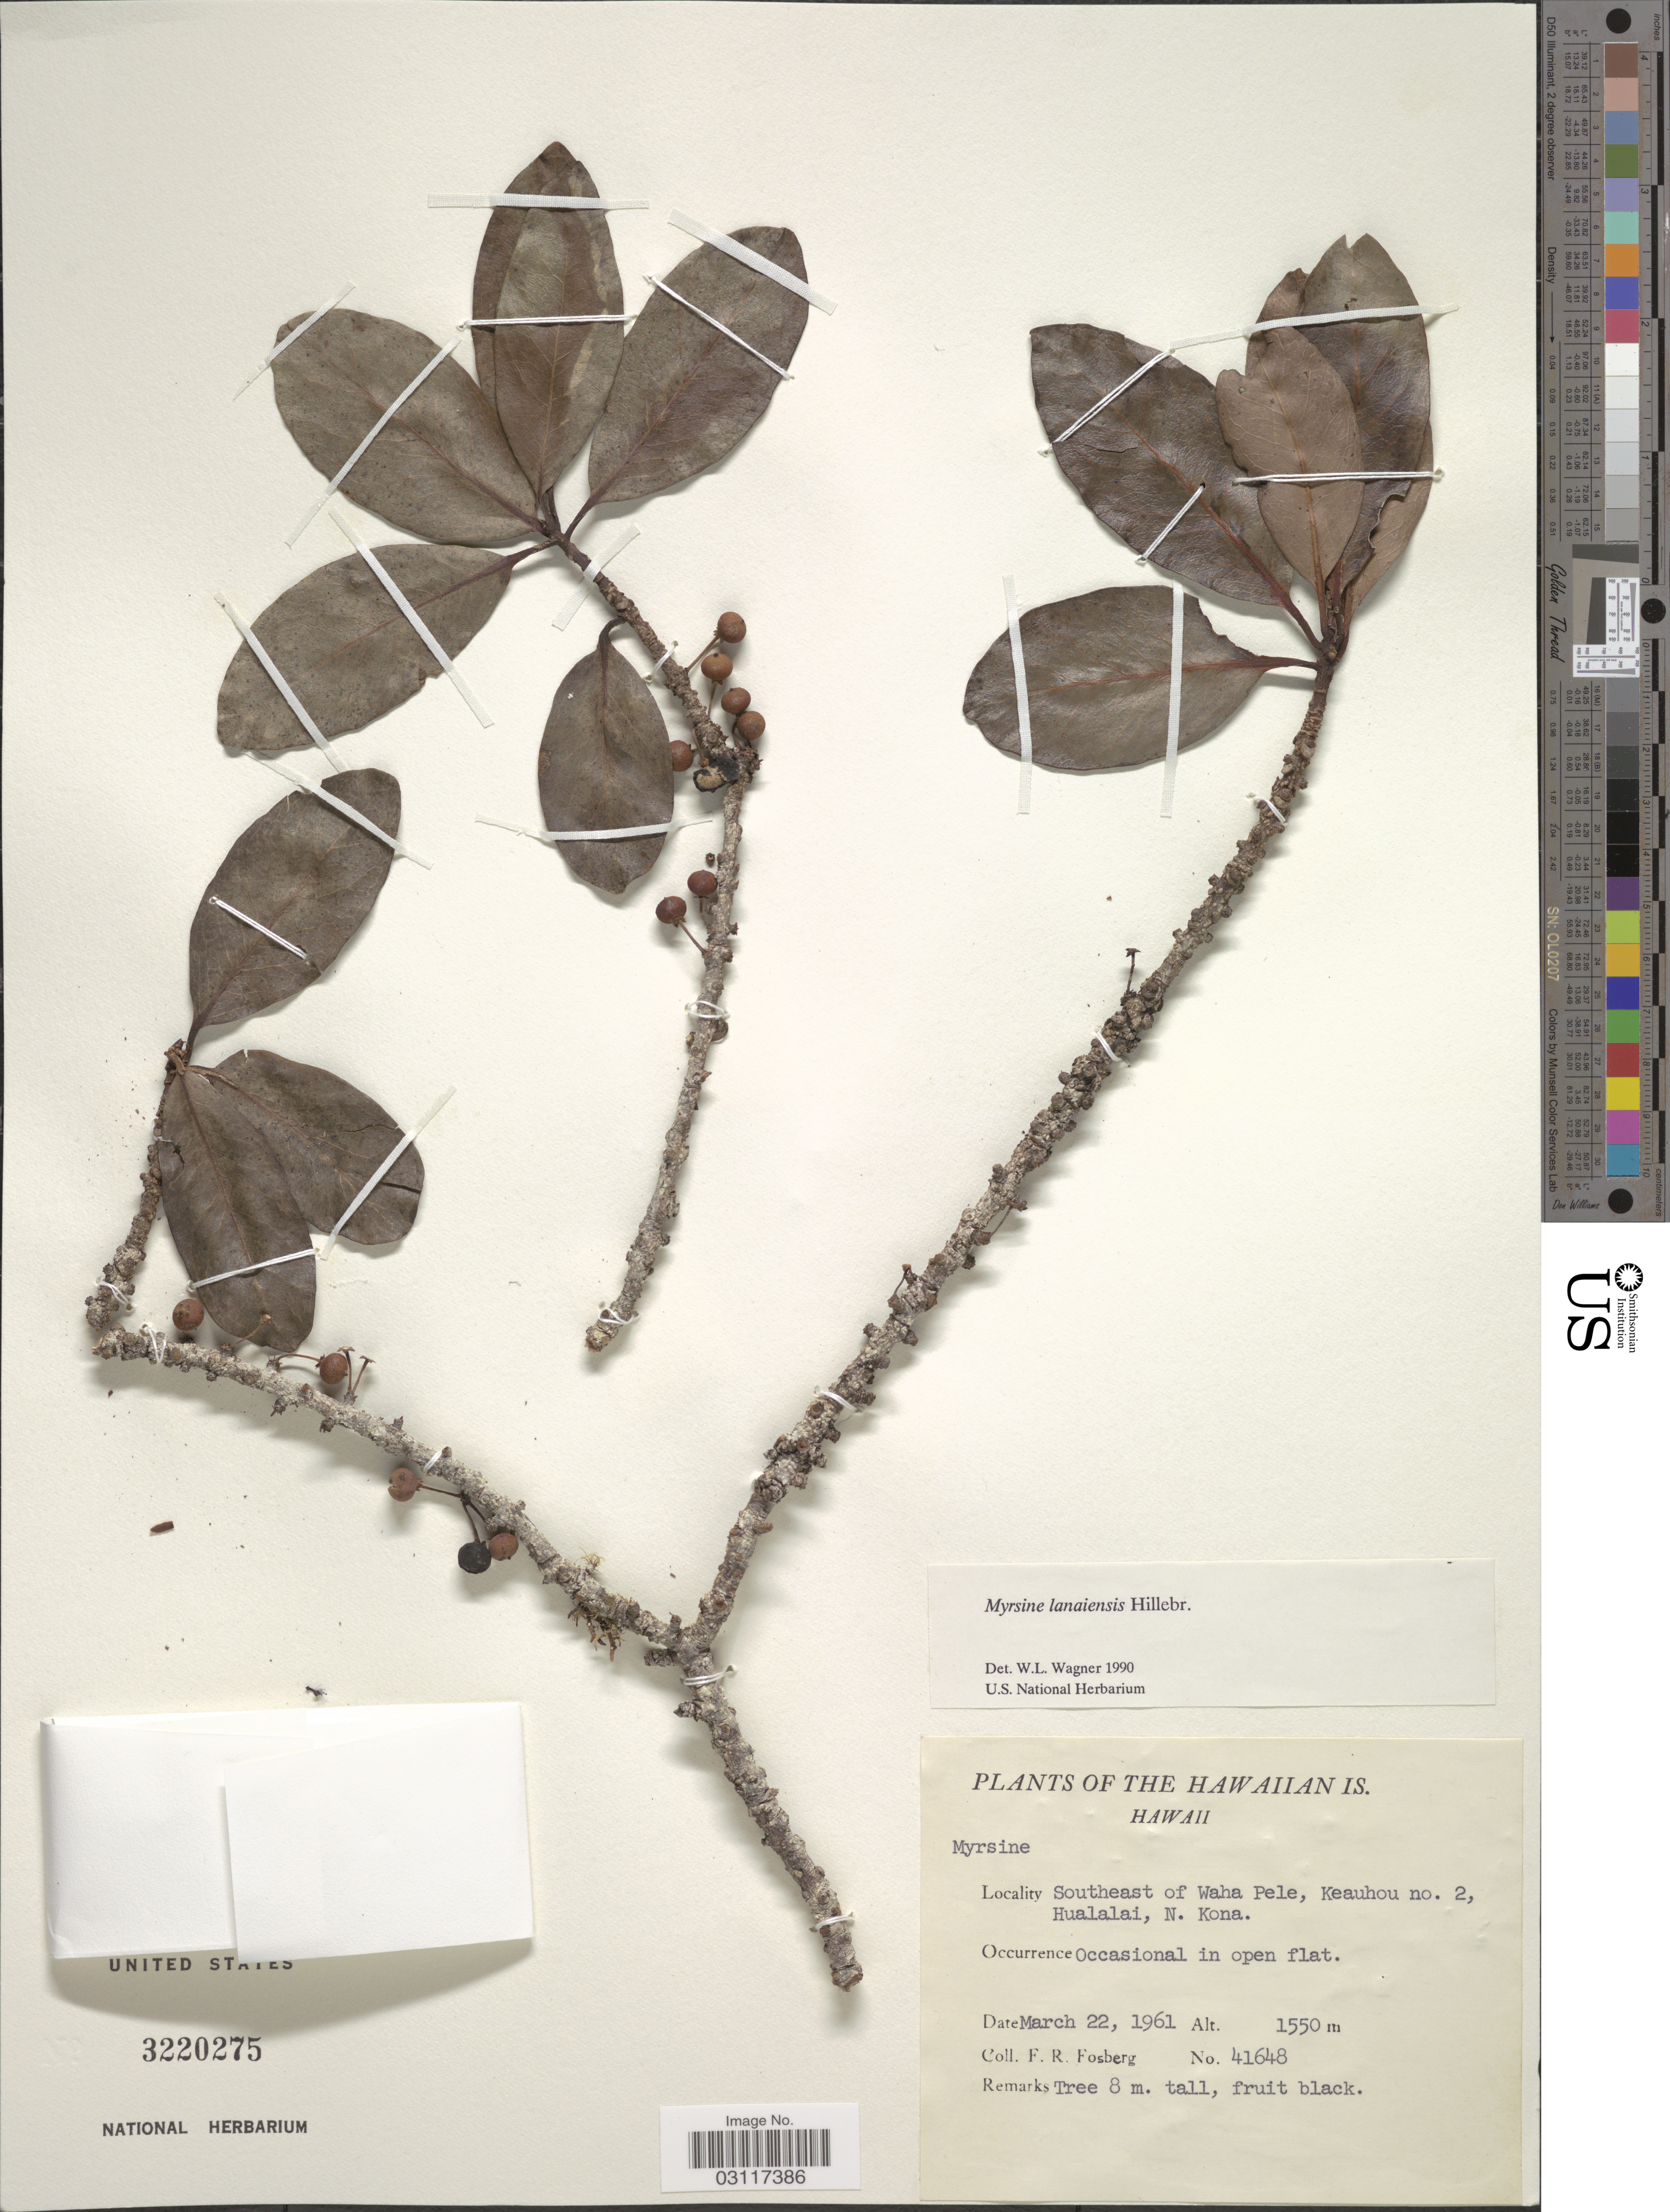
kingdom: Plantae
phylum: Tracheophyta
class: Magnoliopsida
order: Ericales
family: Primulaceae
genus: Myrsine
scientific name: Myrsine lanaiensis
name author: Hillebr.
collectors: F. R. Fosberg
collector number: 41648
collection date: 1961-03-22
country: United States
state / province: Hawaii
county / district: Hawaii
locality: The Hawaiian Is., Hawaii, Southeast of Waha pele, Keauhou no. 2, Hualalai, N. Kona.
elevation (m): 1550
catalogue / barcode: US 3220275